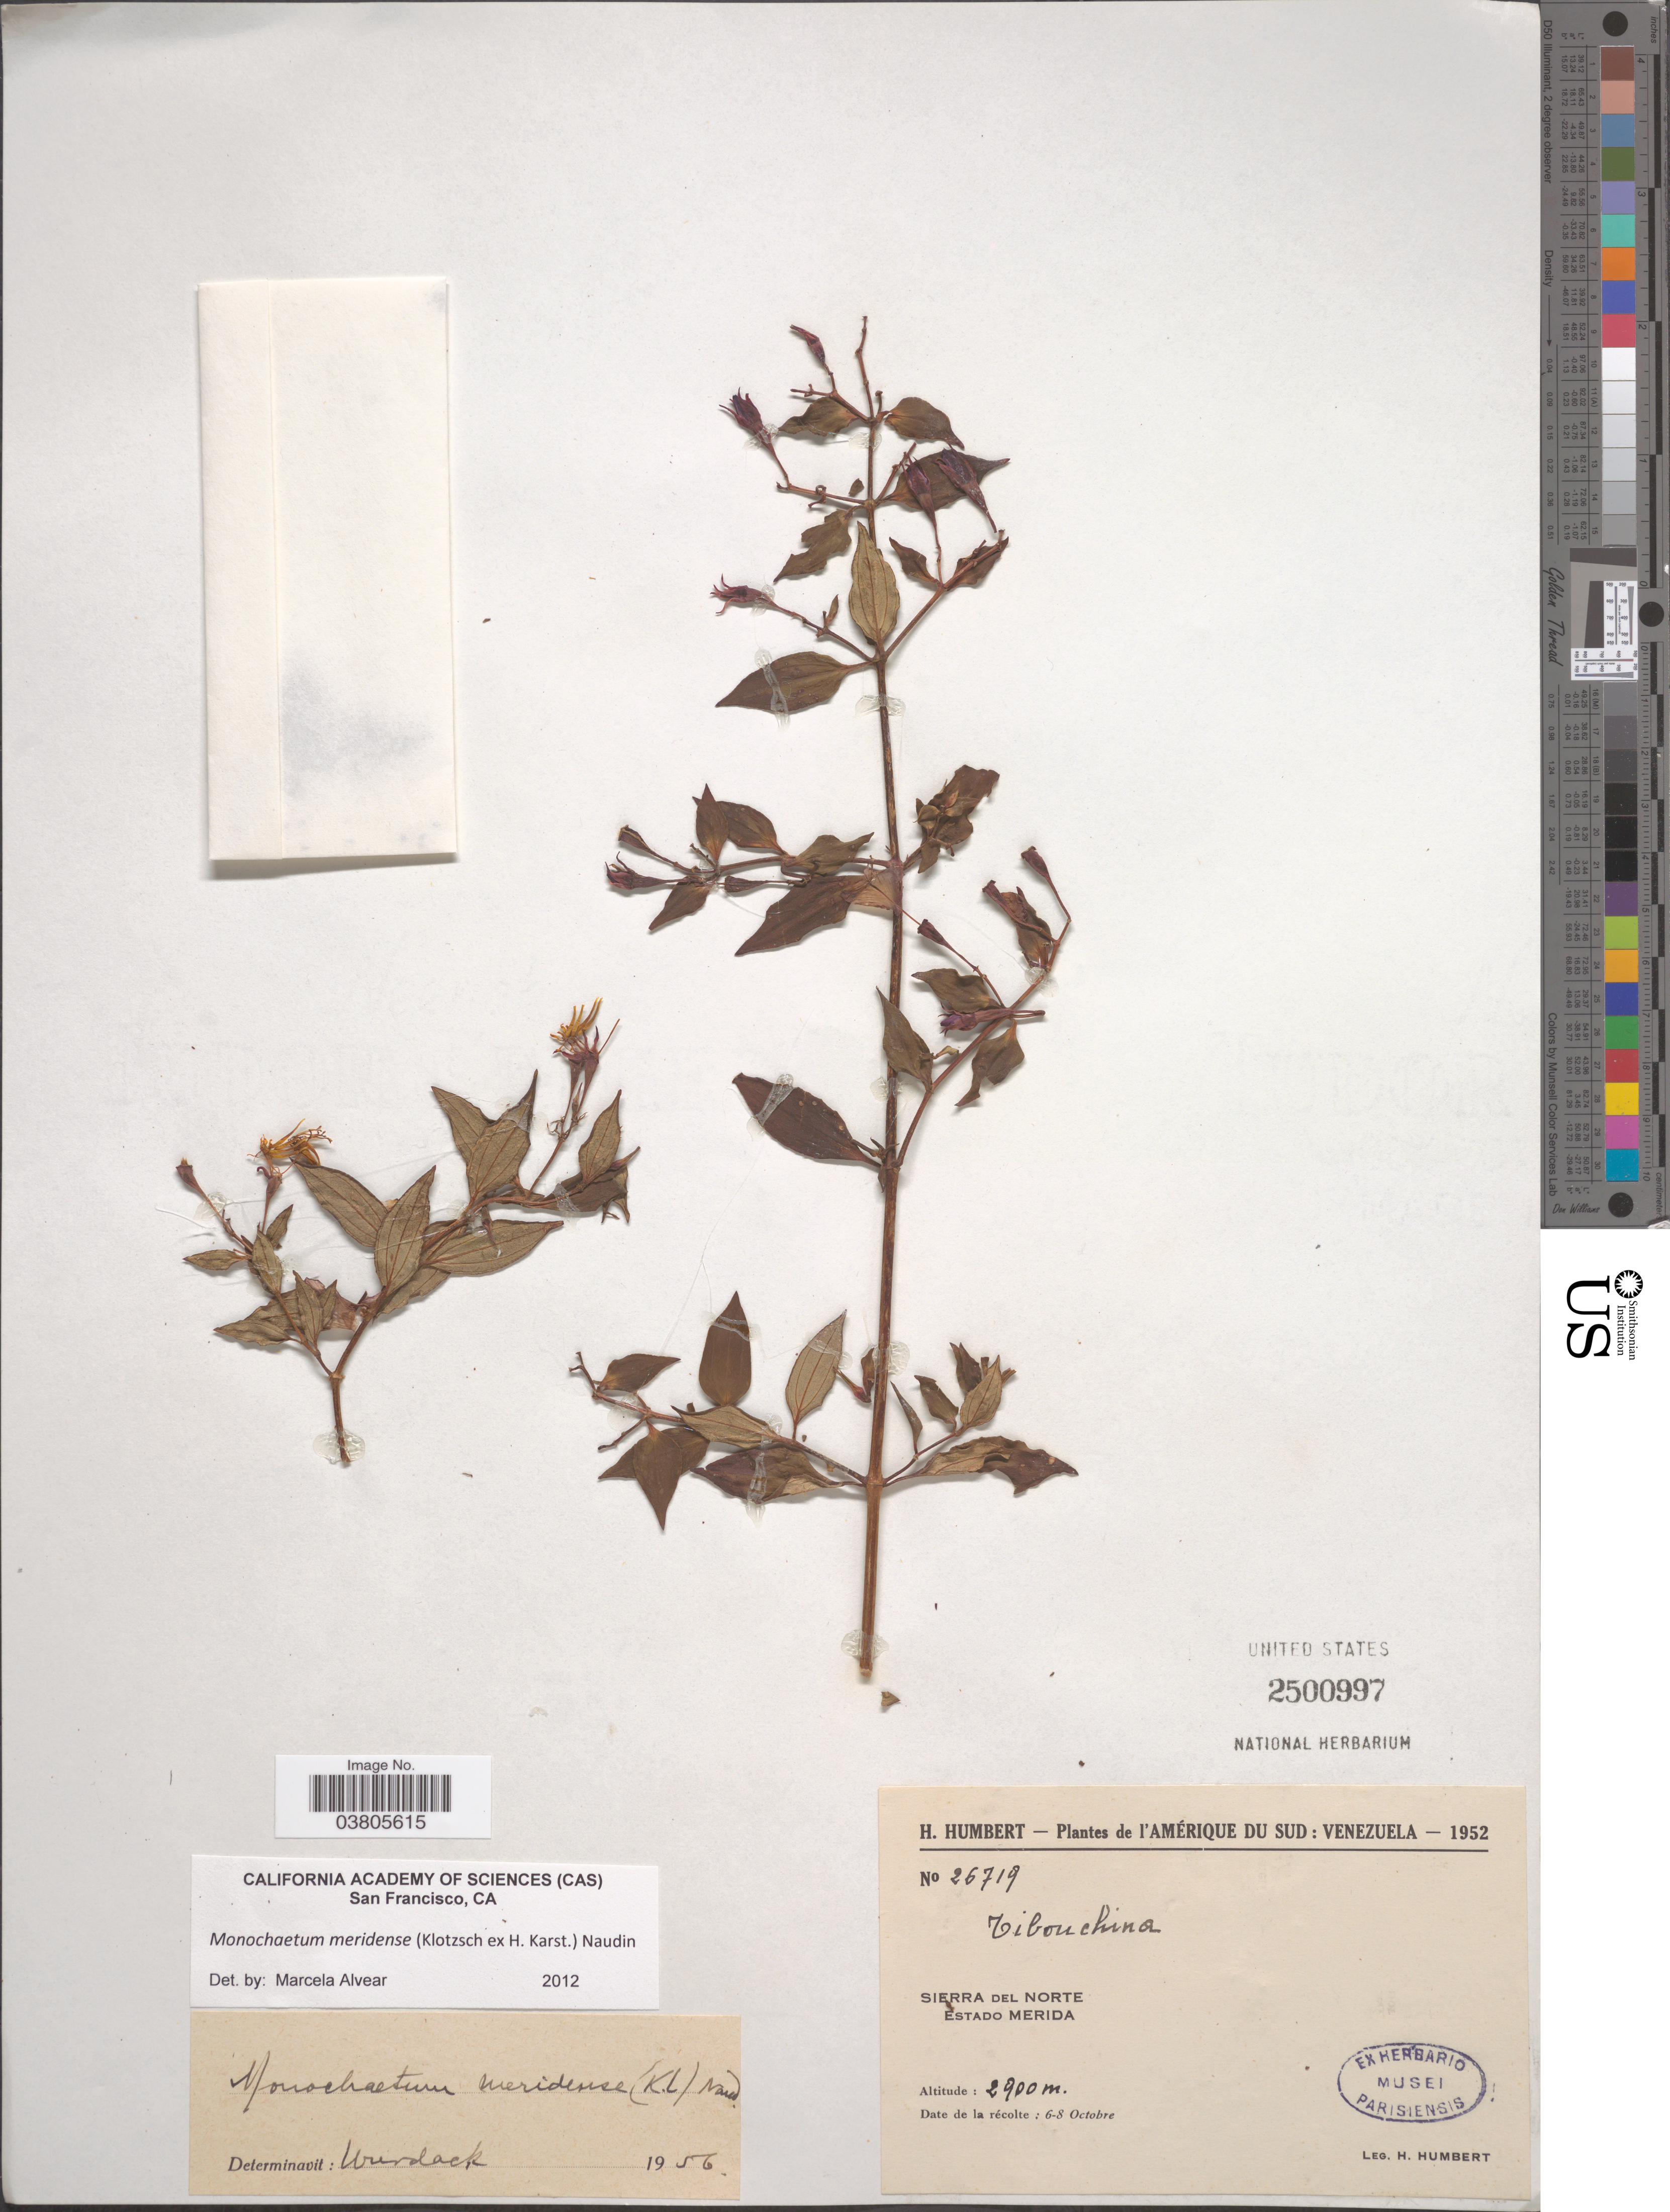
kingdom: Plantae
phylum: Tracheophyta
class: Magnoliopsida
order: Myrtales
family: Melastomataceae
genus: Monochaetum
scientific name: Monochaetum meridense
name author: (H. Karst.) Naudin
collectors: H. Humbert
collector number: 26719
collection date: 1952-10-06/1952-10-08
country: Venezuela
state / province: Merida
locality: Sierra del Norte.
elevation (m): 2900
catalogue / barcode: US 2500997